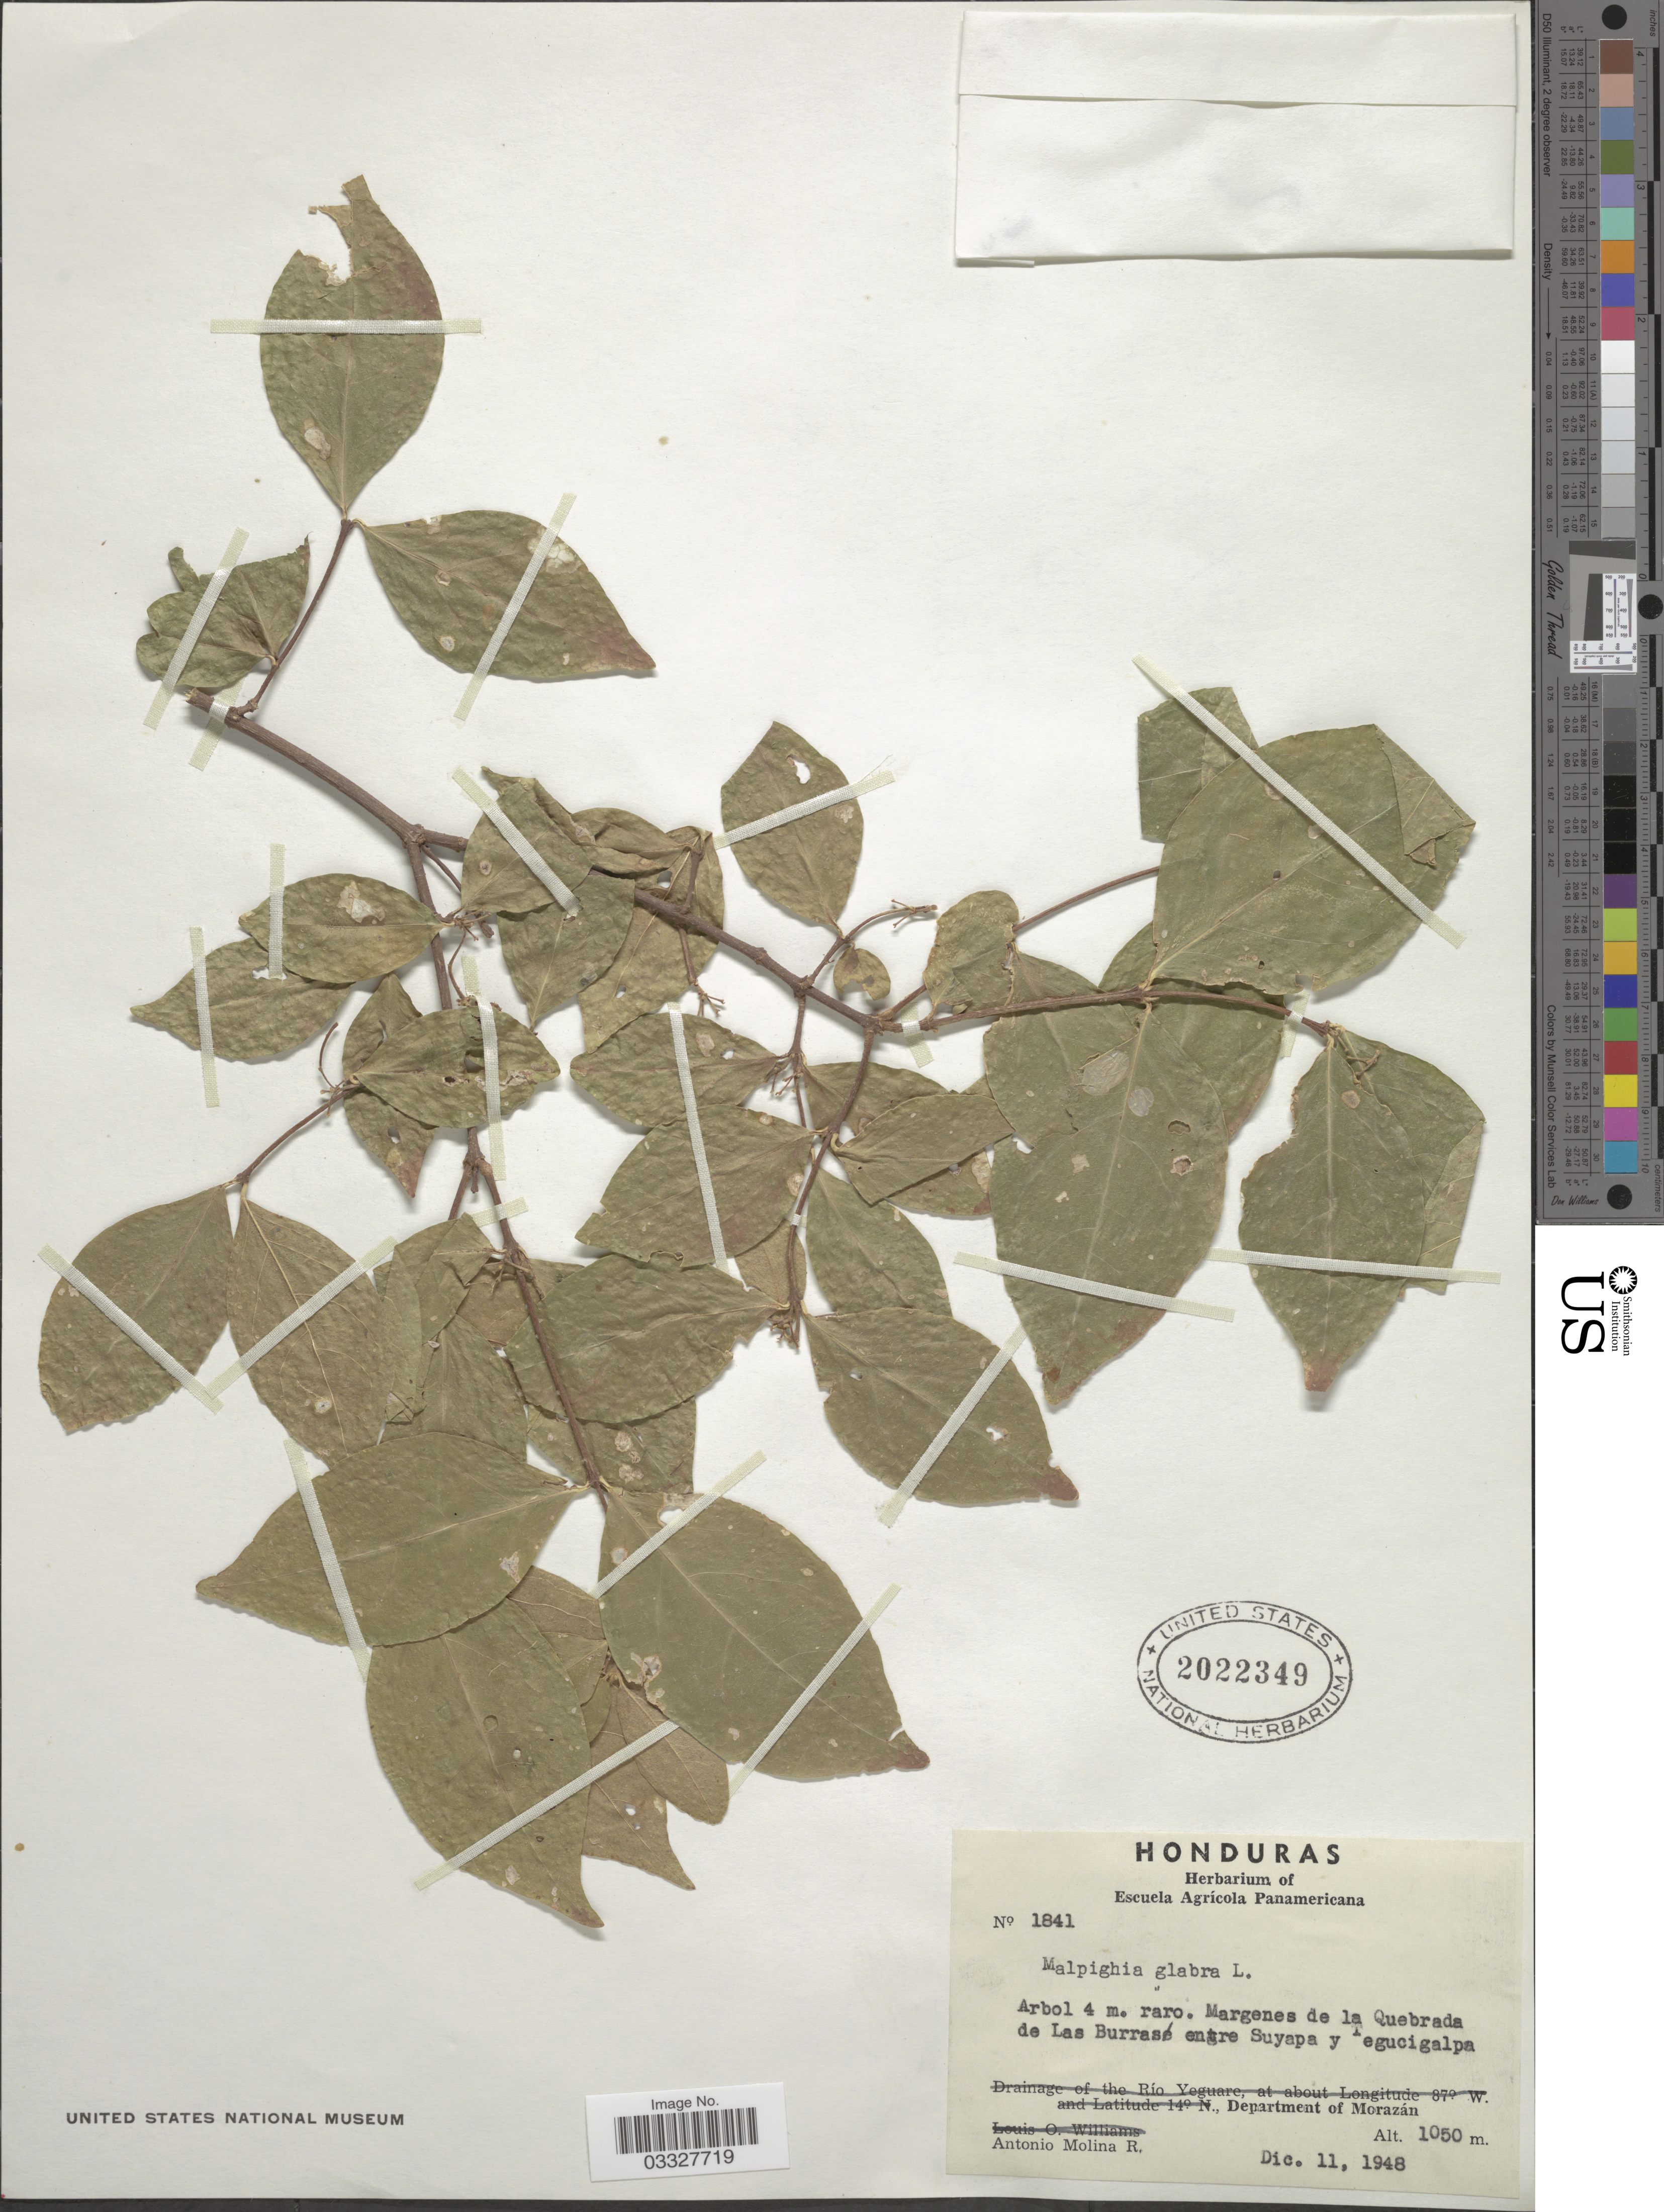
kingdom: Plantae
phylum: Tracheophyta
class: Magnoliopsida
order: Malpighiales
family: Malpighiaceae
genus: Malpighia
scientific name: Malpighia glabra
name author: L.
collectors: A. Molina R.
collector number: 1841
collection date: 1948-12-11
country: Honduras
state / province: Fco. Morazán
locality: Margenes de la Quebrada de Las Burras entre Suyapa y Tegucigalpa, Department of Morazán.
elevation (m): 1050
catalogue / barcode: US 2022349